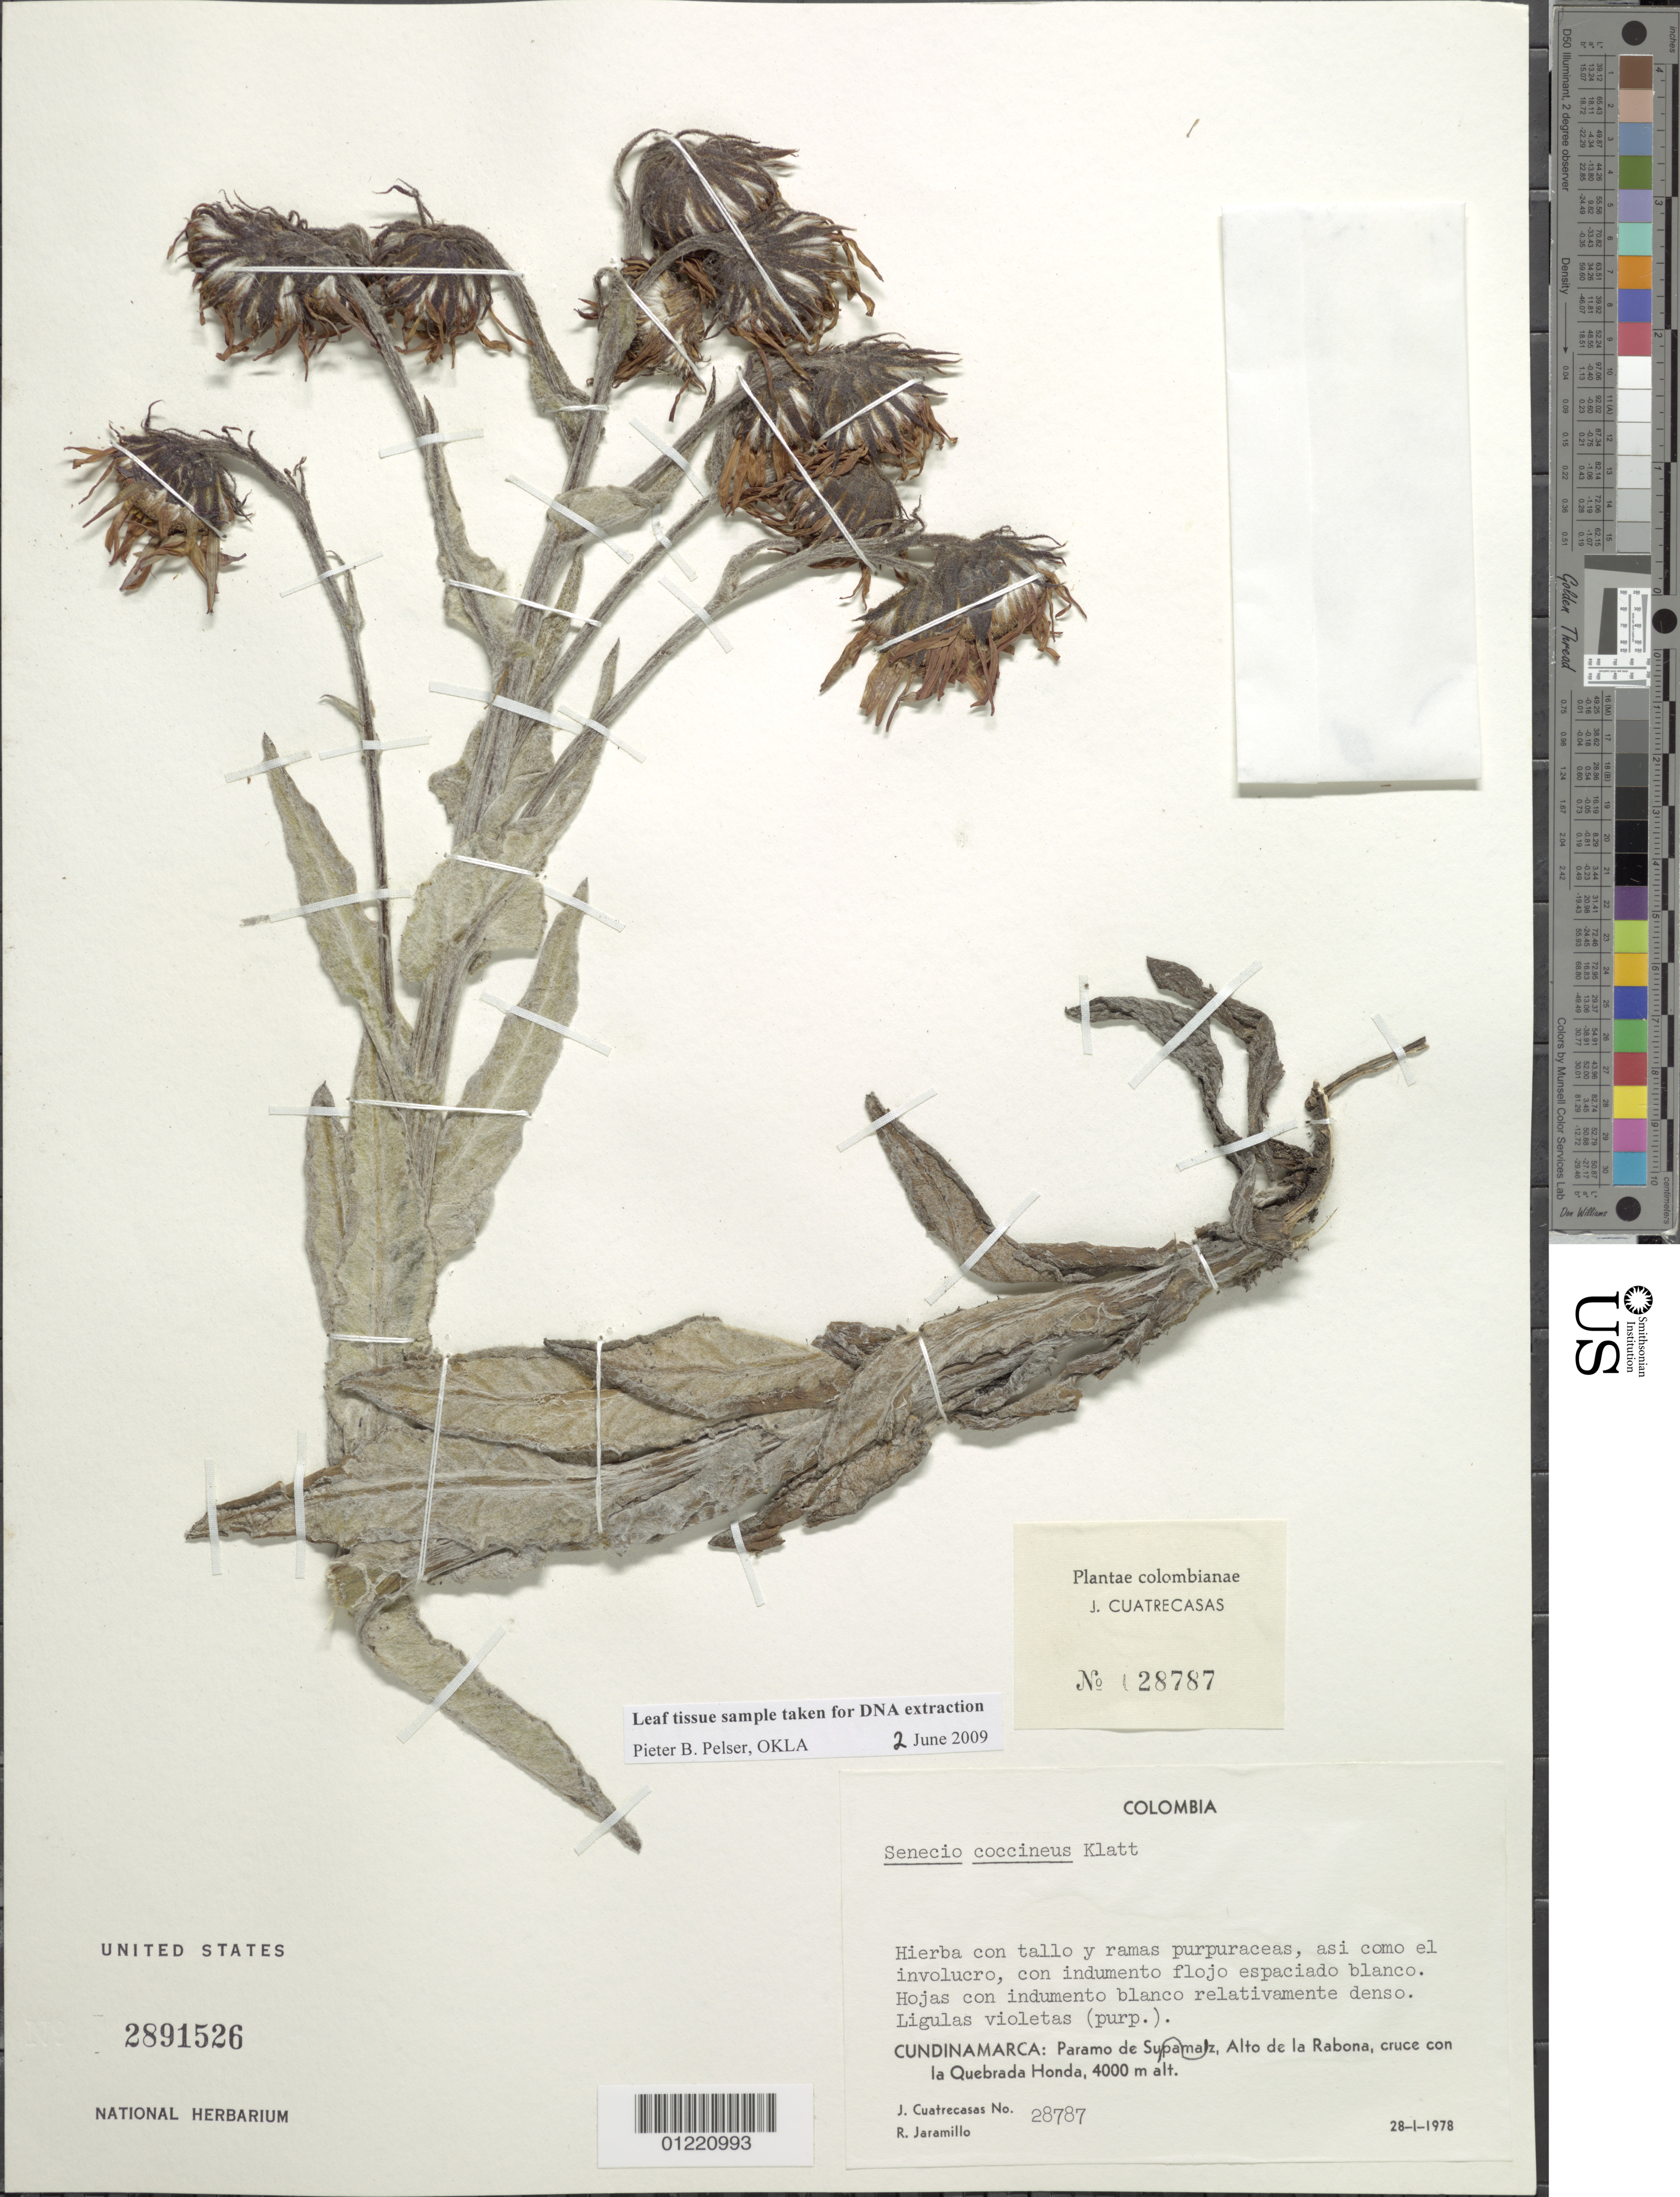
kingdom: Plantae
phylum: Tracheophyta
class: Magnoliopsida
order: Asterales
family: Asteraceae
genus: Senecio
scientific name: Senecio coccineus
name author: Klatt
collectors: J. Cuatrecasas & R. Jaramillo M.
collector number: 28787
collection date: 1978-01-28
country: Colombia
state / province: Cundinamarca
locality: Paramo de Sumapaz, Alto de la Rabona, cruce con la Quebrada Honda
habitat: paramo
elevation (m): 4000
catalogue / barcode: US 2891526